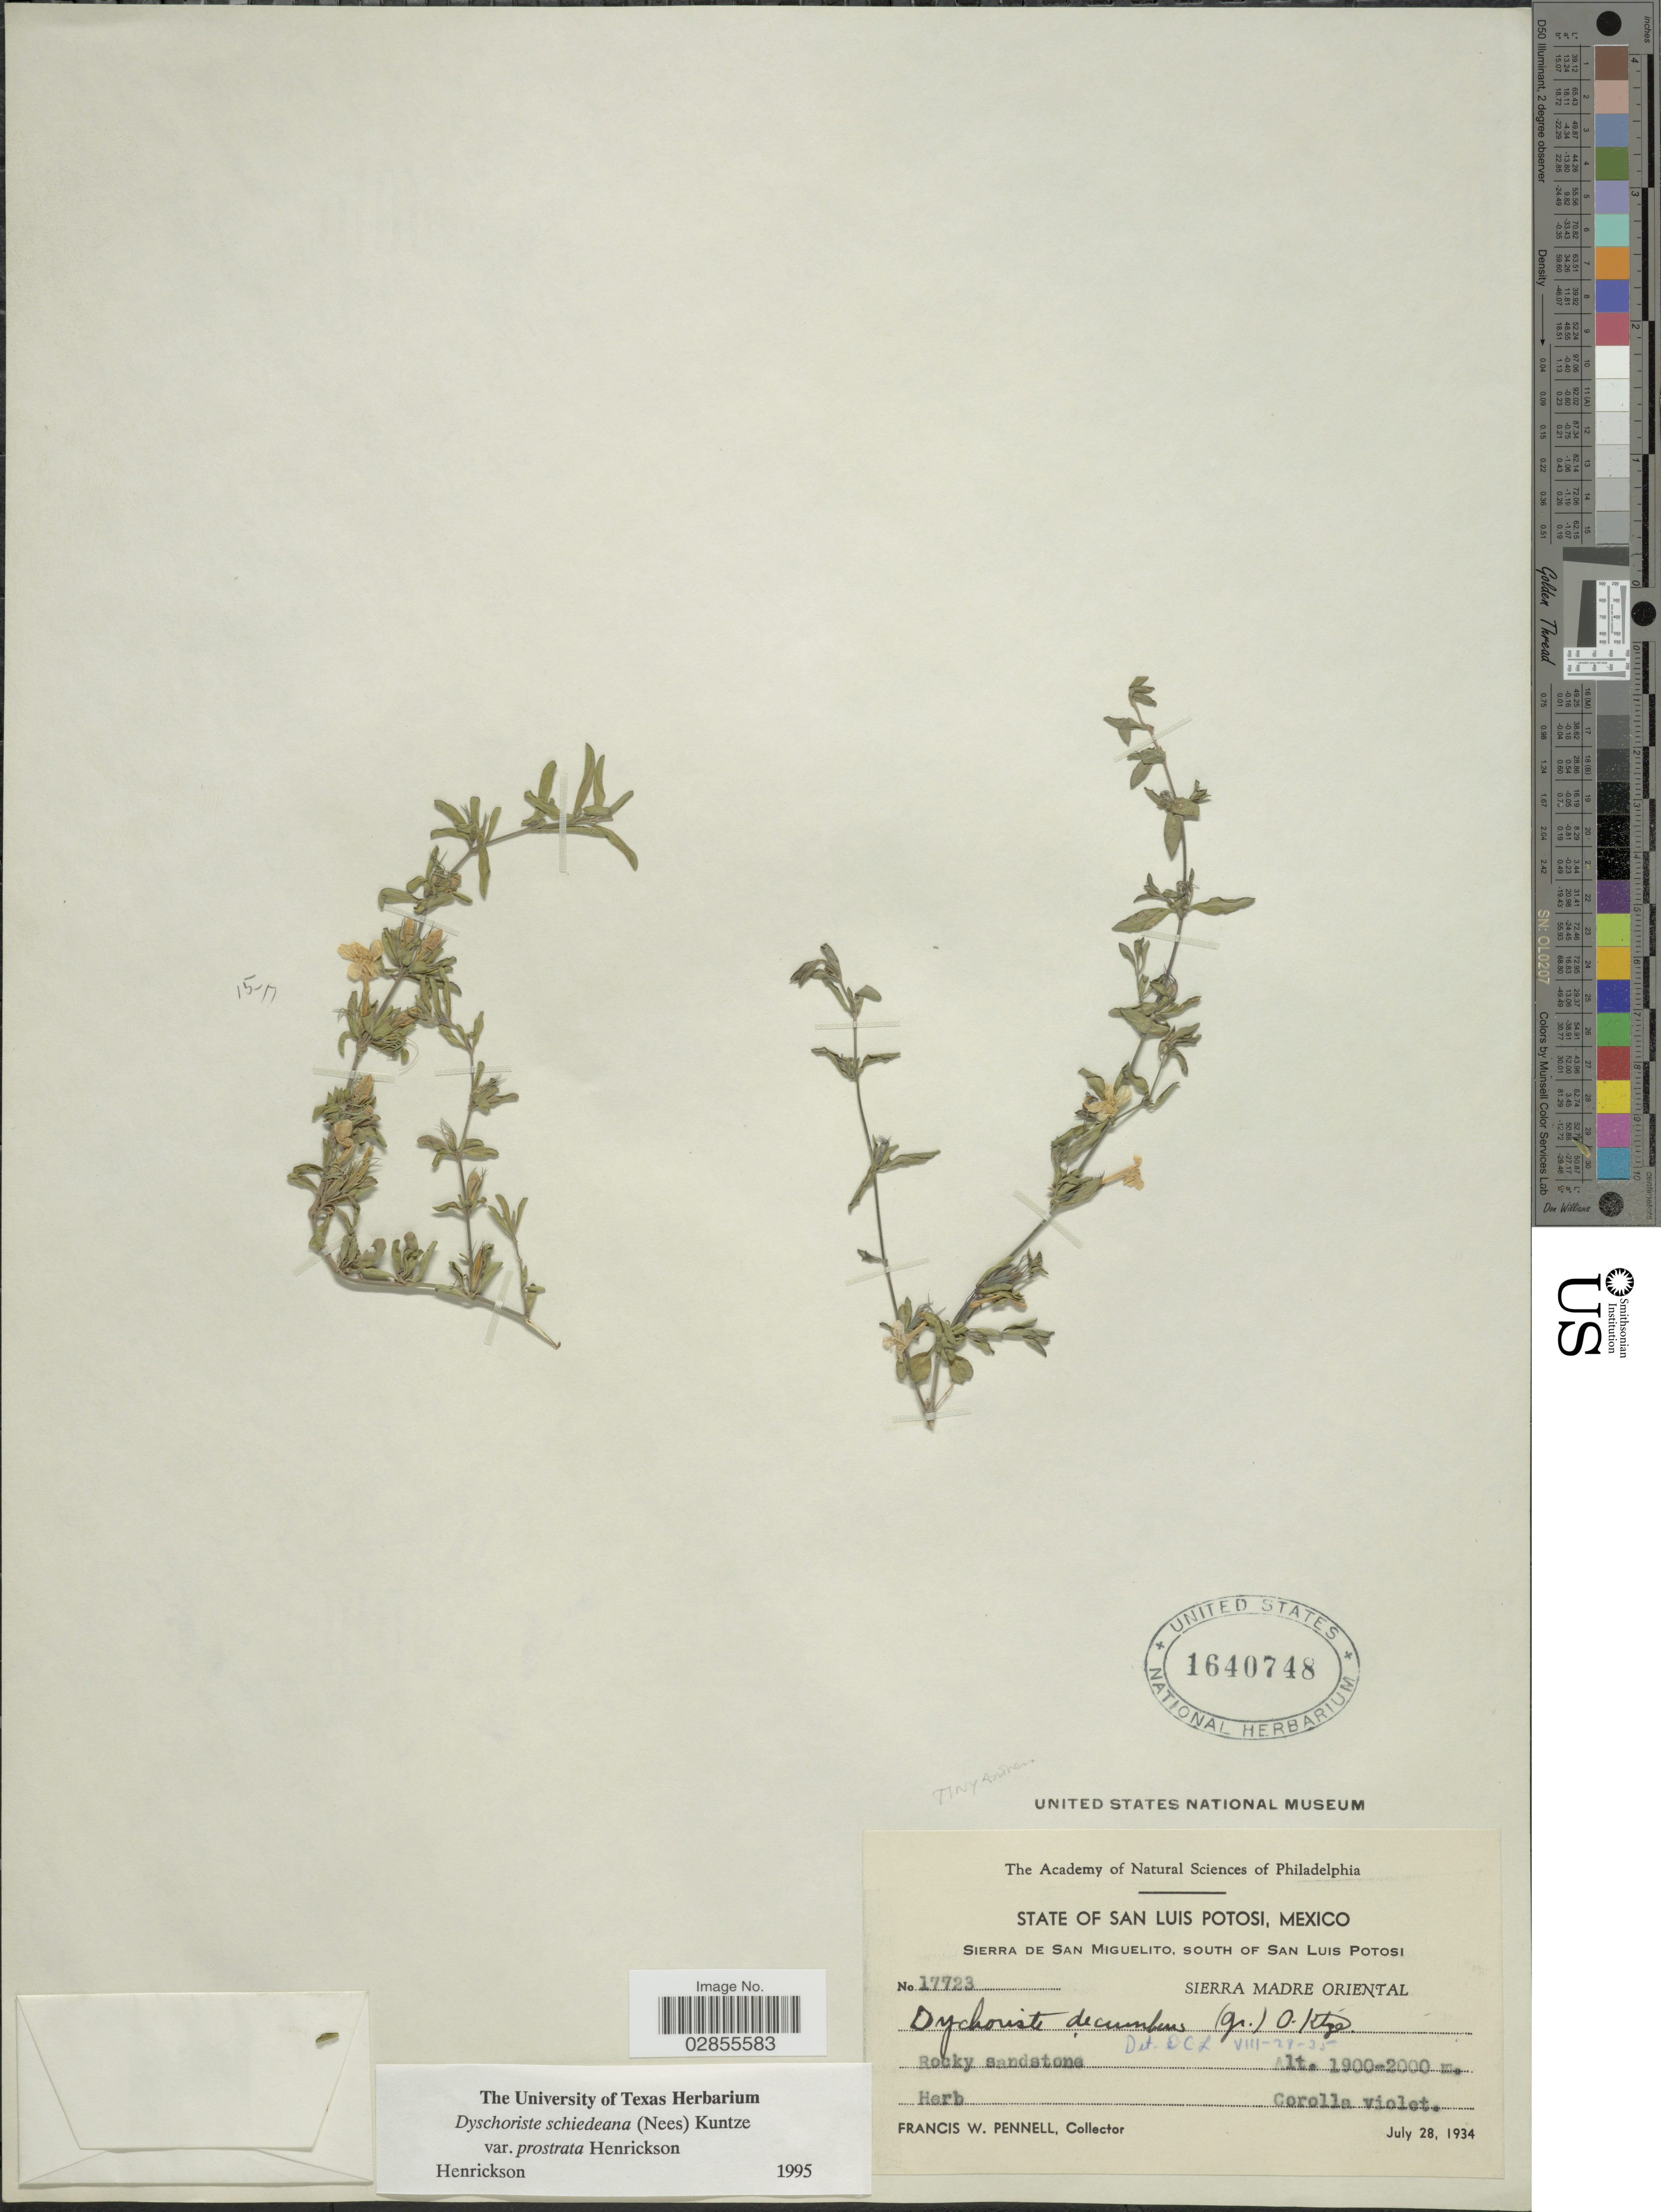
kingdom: Plantae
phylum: Tracheophyta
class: Magnoliopsida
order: Lamiales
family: Acanthaceae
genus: Dyschoriste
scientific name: Dyschoriste schiedeana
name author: (Nees) Kuntze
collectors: F. W. Pennell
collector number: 17723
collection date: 1934-07-28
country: Mexico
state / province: San Luis Potosí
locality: Sierra de San Miguelito, South of San Luis Potosí. Sierra Madre Oriental.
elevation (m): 1900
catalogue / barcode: US 1640748